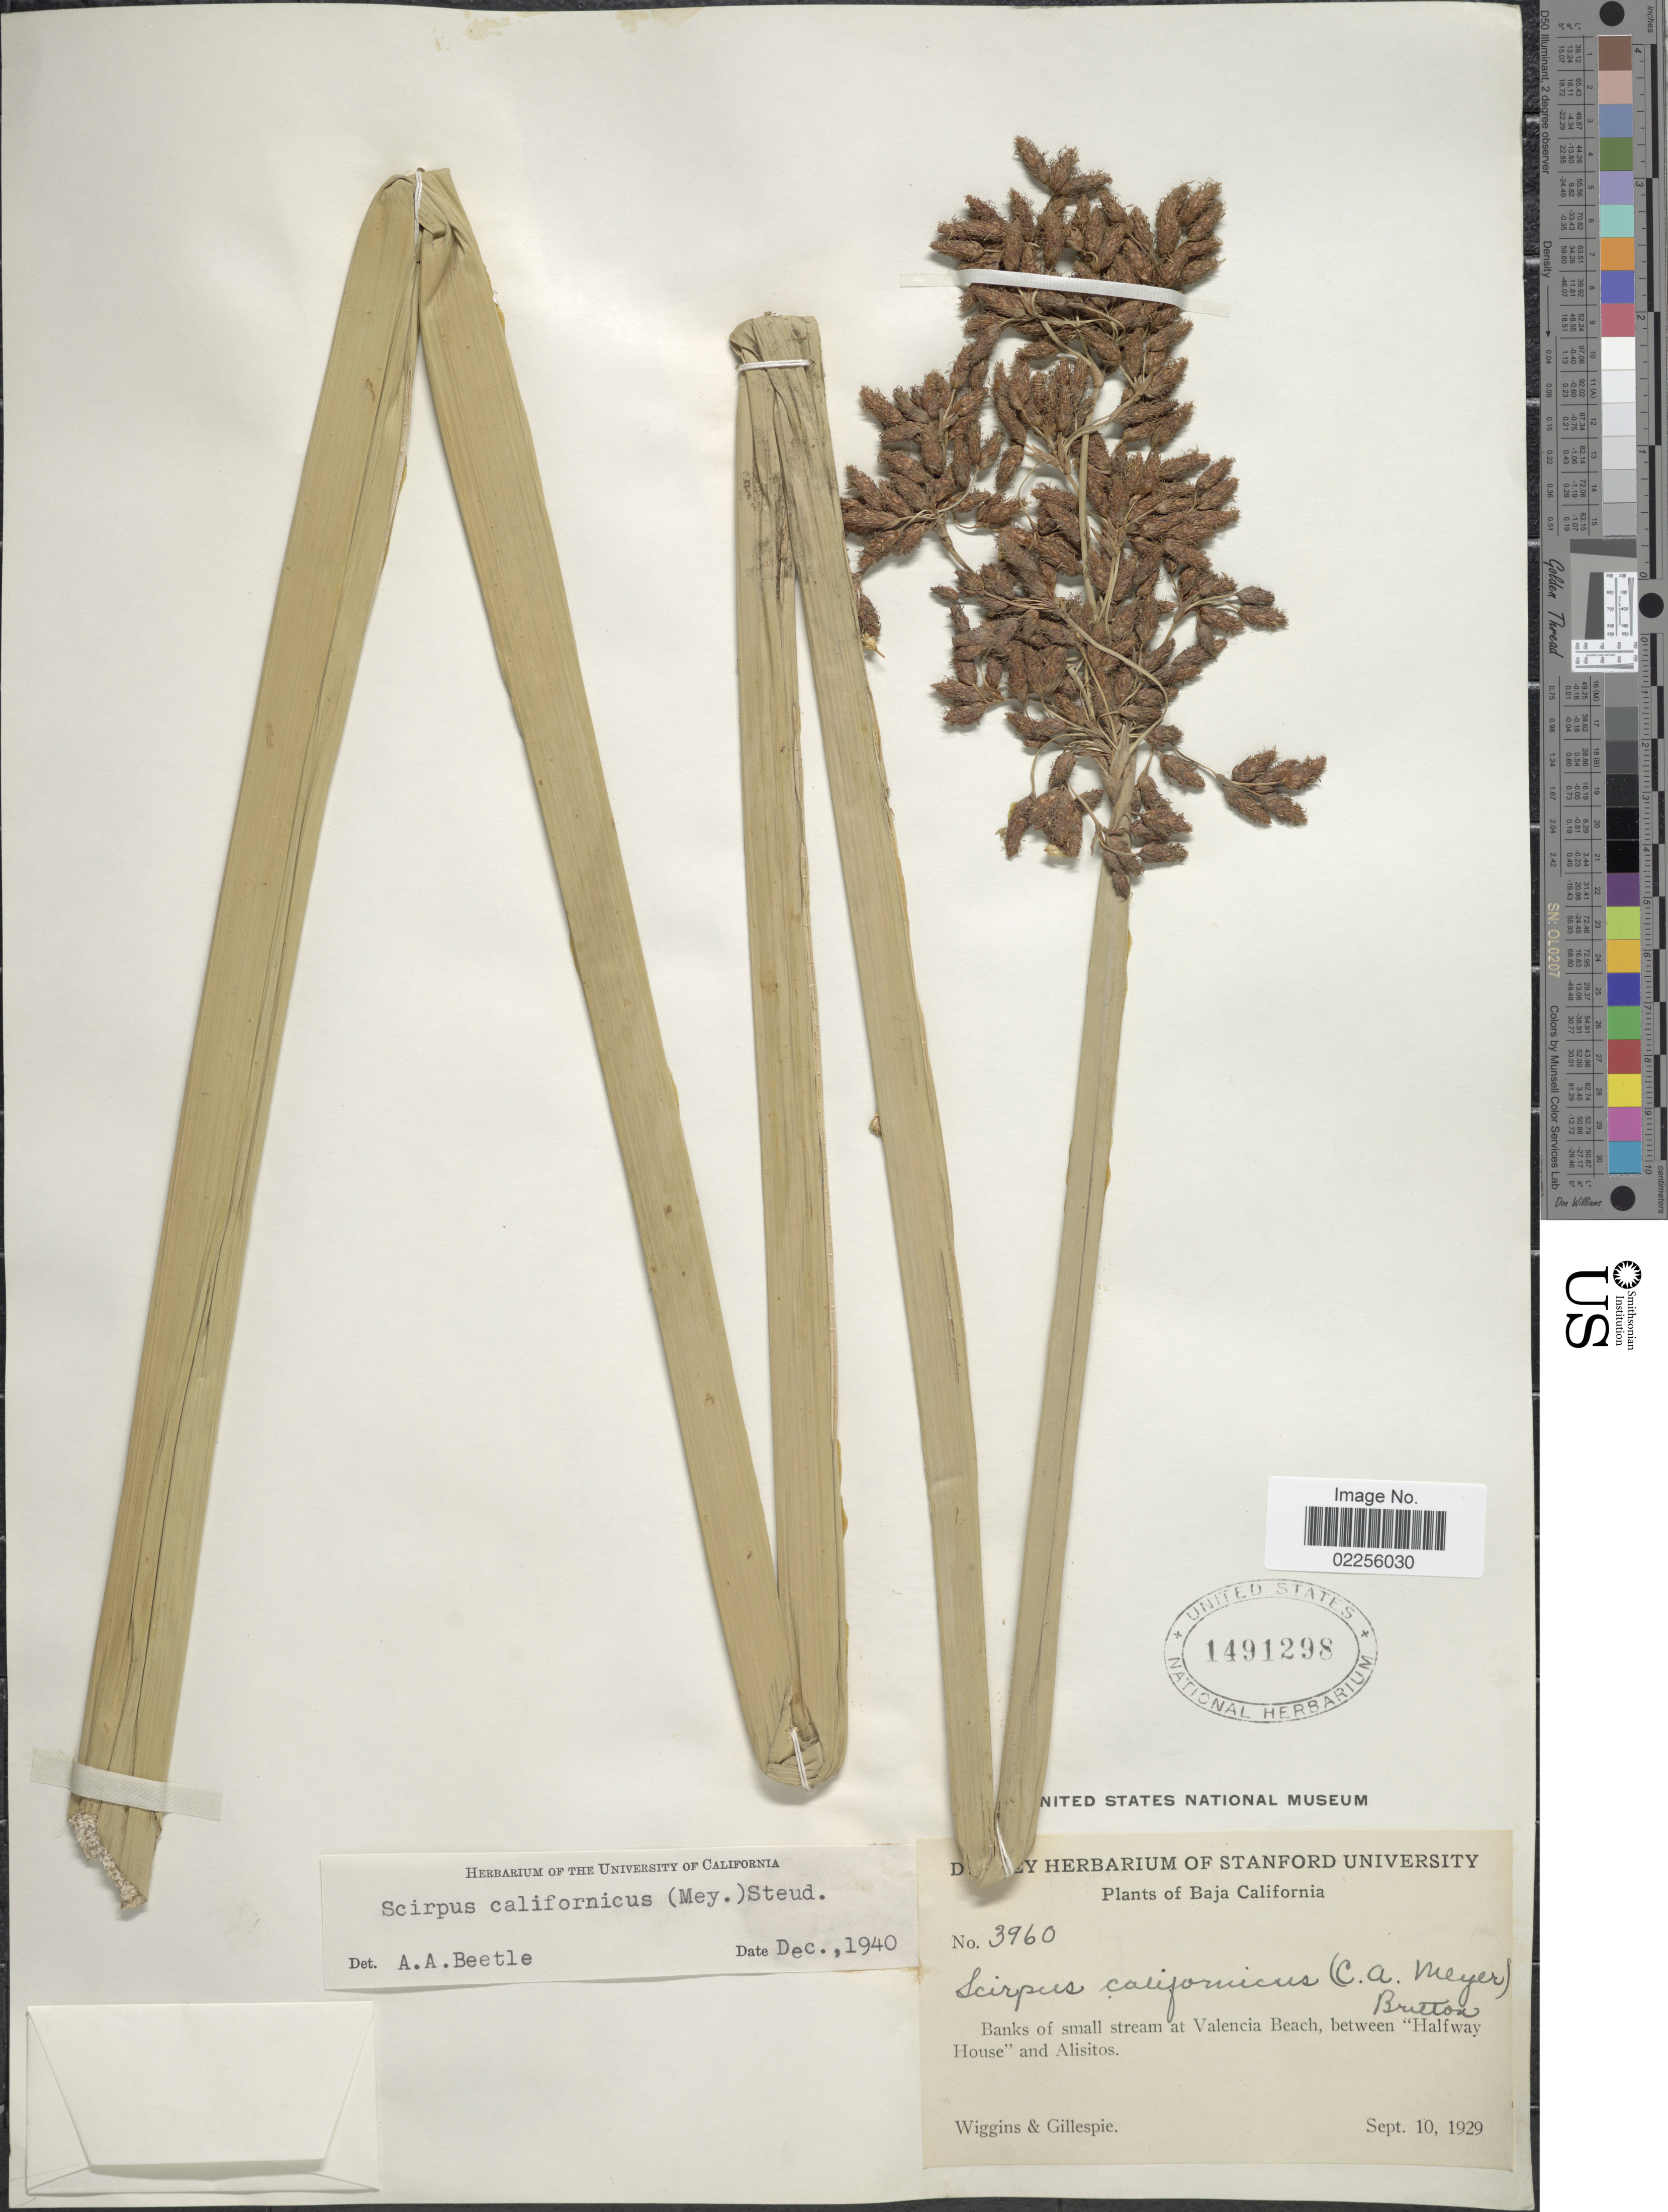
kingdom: Plantae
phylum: Tracheophyta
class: Liliopsida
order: Poales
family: Cyperaceae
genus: Schoenoplectus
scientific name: Schoenoplectus californicus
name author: (C.A. Mey.) Soják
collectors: -- Wiggins & -- Gillespie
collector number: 3960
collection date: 1929-09-10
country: Mexico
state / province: Baja California Norte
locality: Banks of small stream at Valencia Beach, between 'Halfway House' and Alisitos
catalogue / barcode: US 1491298